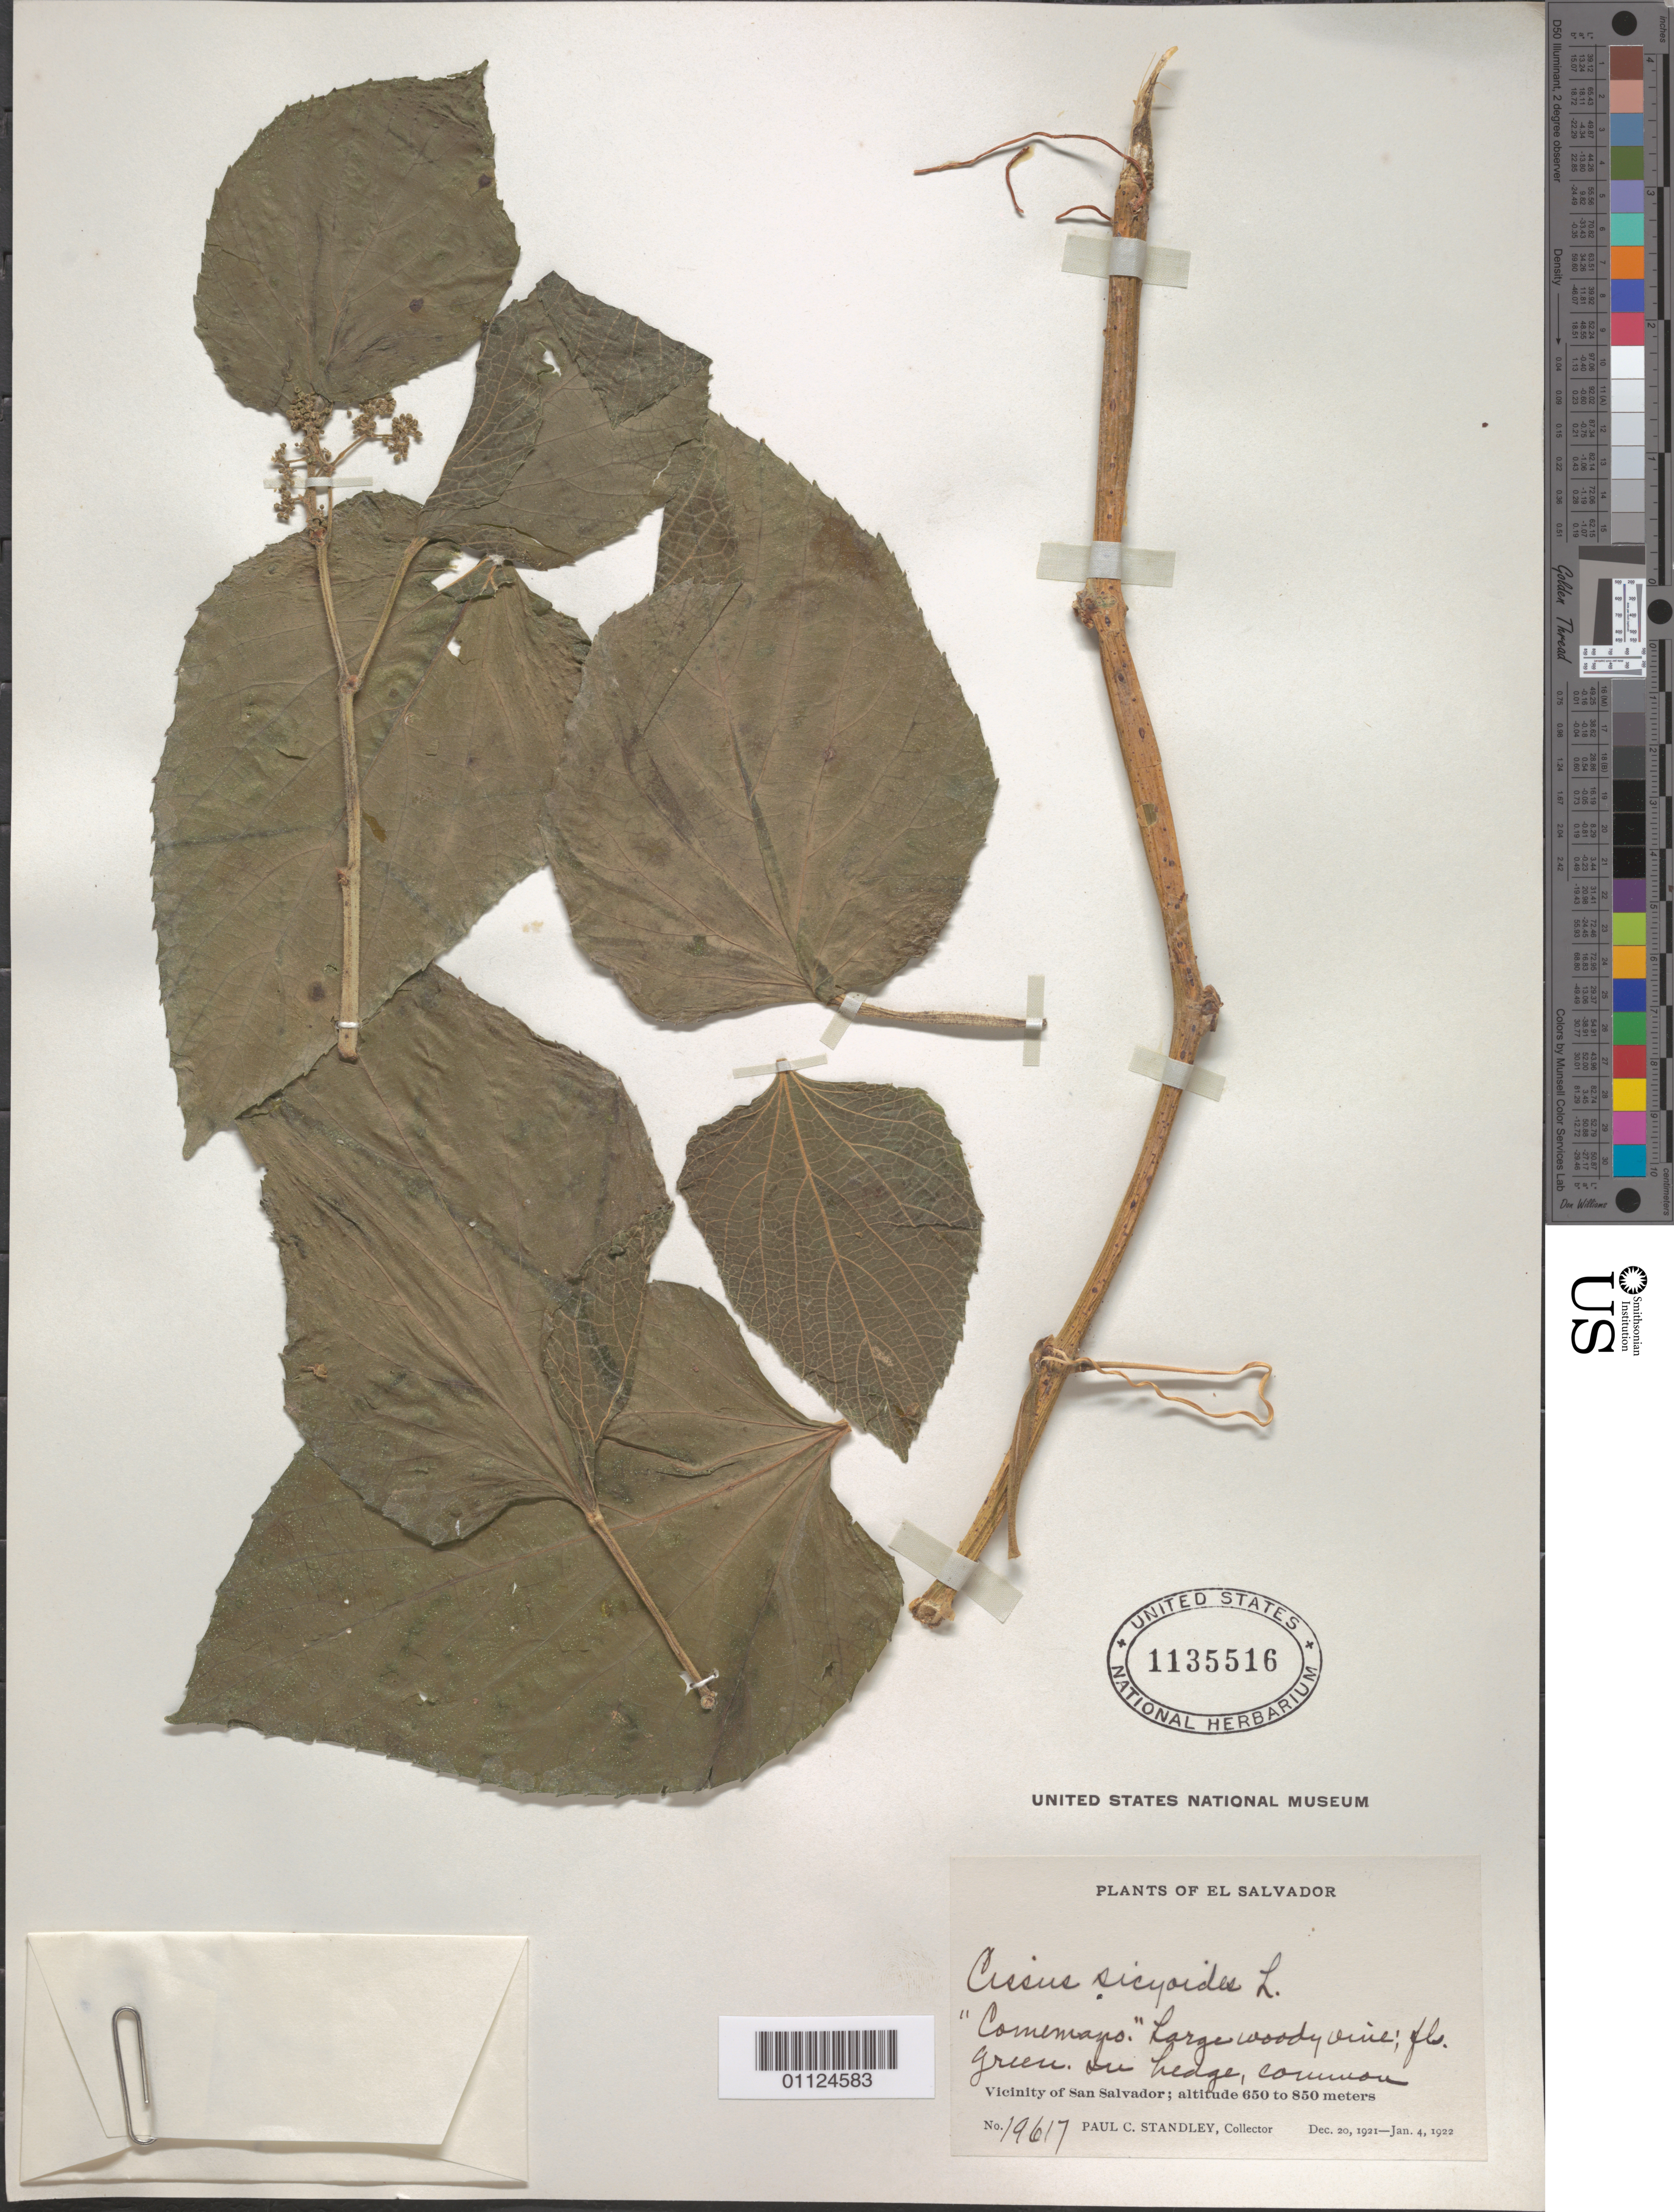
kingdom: Plantae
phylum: Tracheophyta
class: Magnoliopsida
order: Vitales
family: Vitaceae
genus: Cissus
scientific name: Cissus verticillata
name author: (L.) Nicolson & C.E. Jarvis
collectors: P. C. Standley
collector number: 19617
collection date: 1921-12-20/1922-01-04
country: El Salvador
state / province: San Salvador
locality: Vicinity of San Salvador.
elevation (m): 650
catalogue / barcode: US 1135516